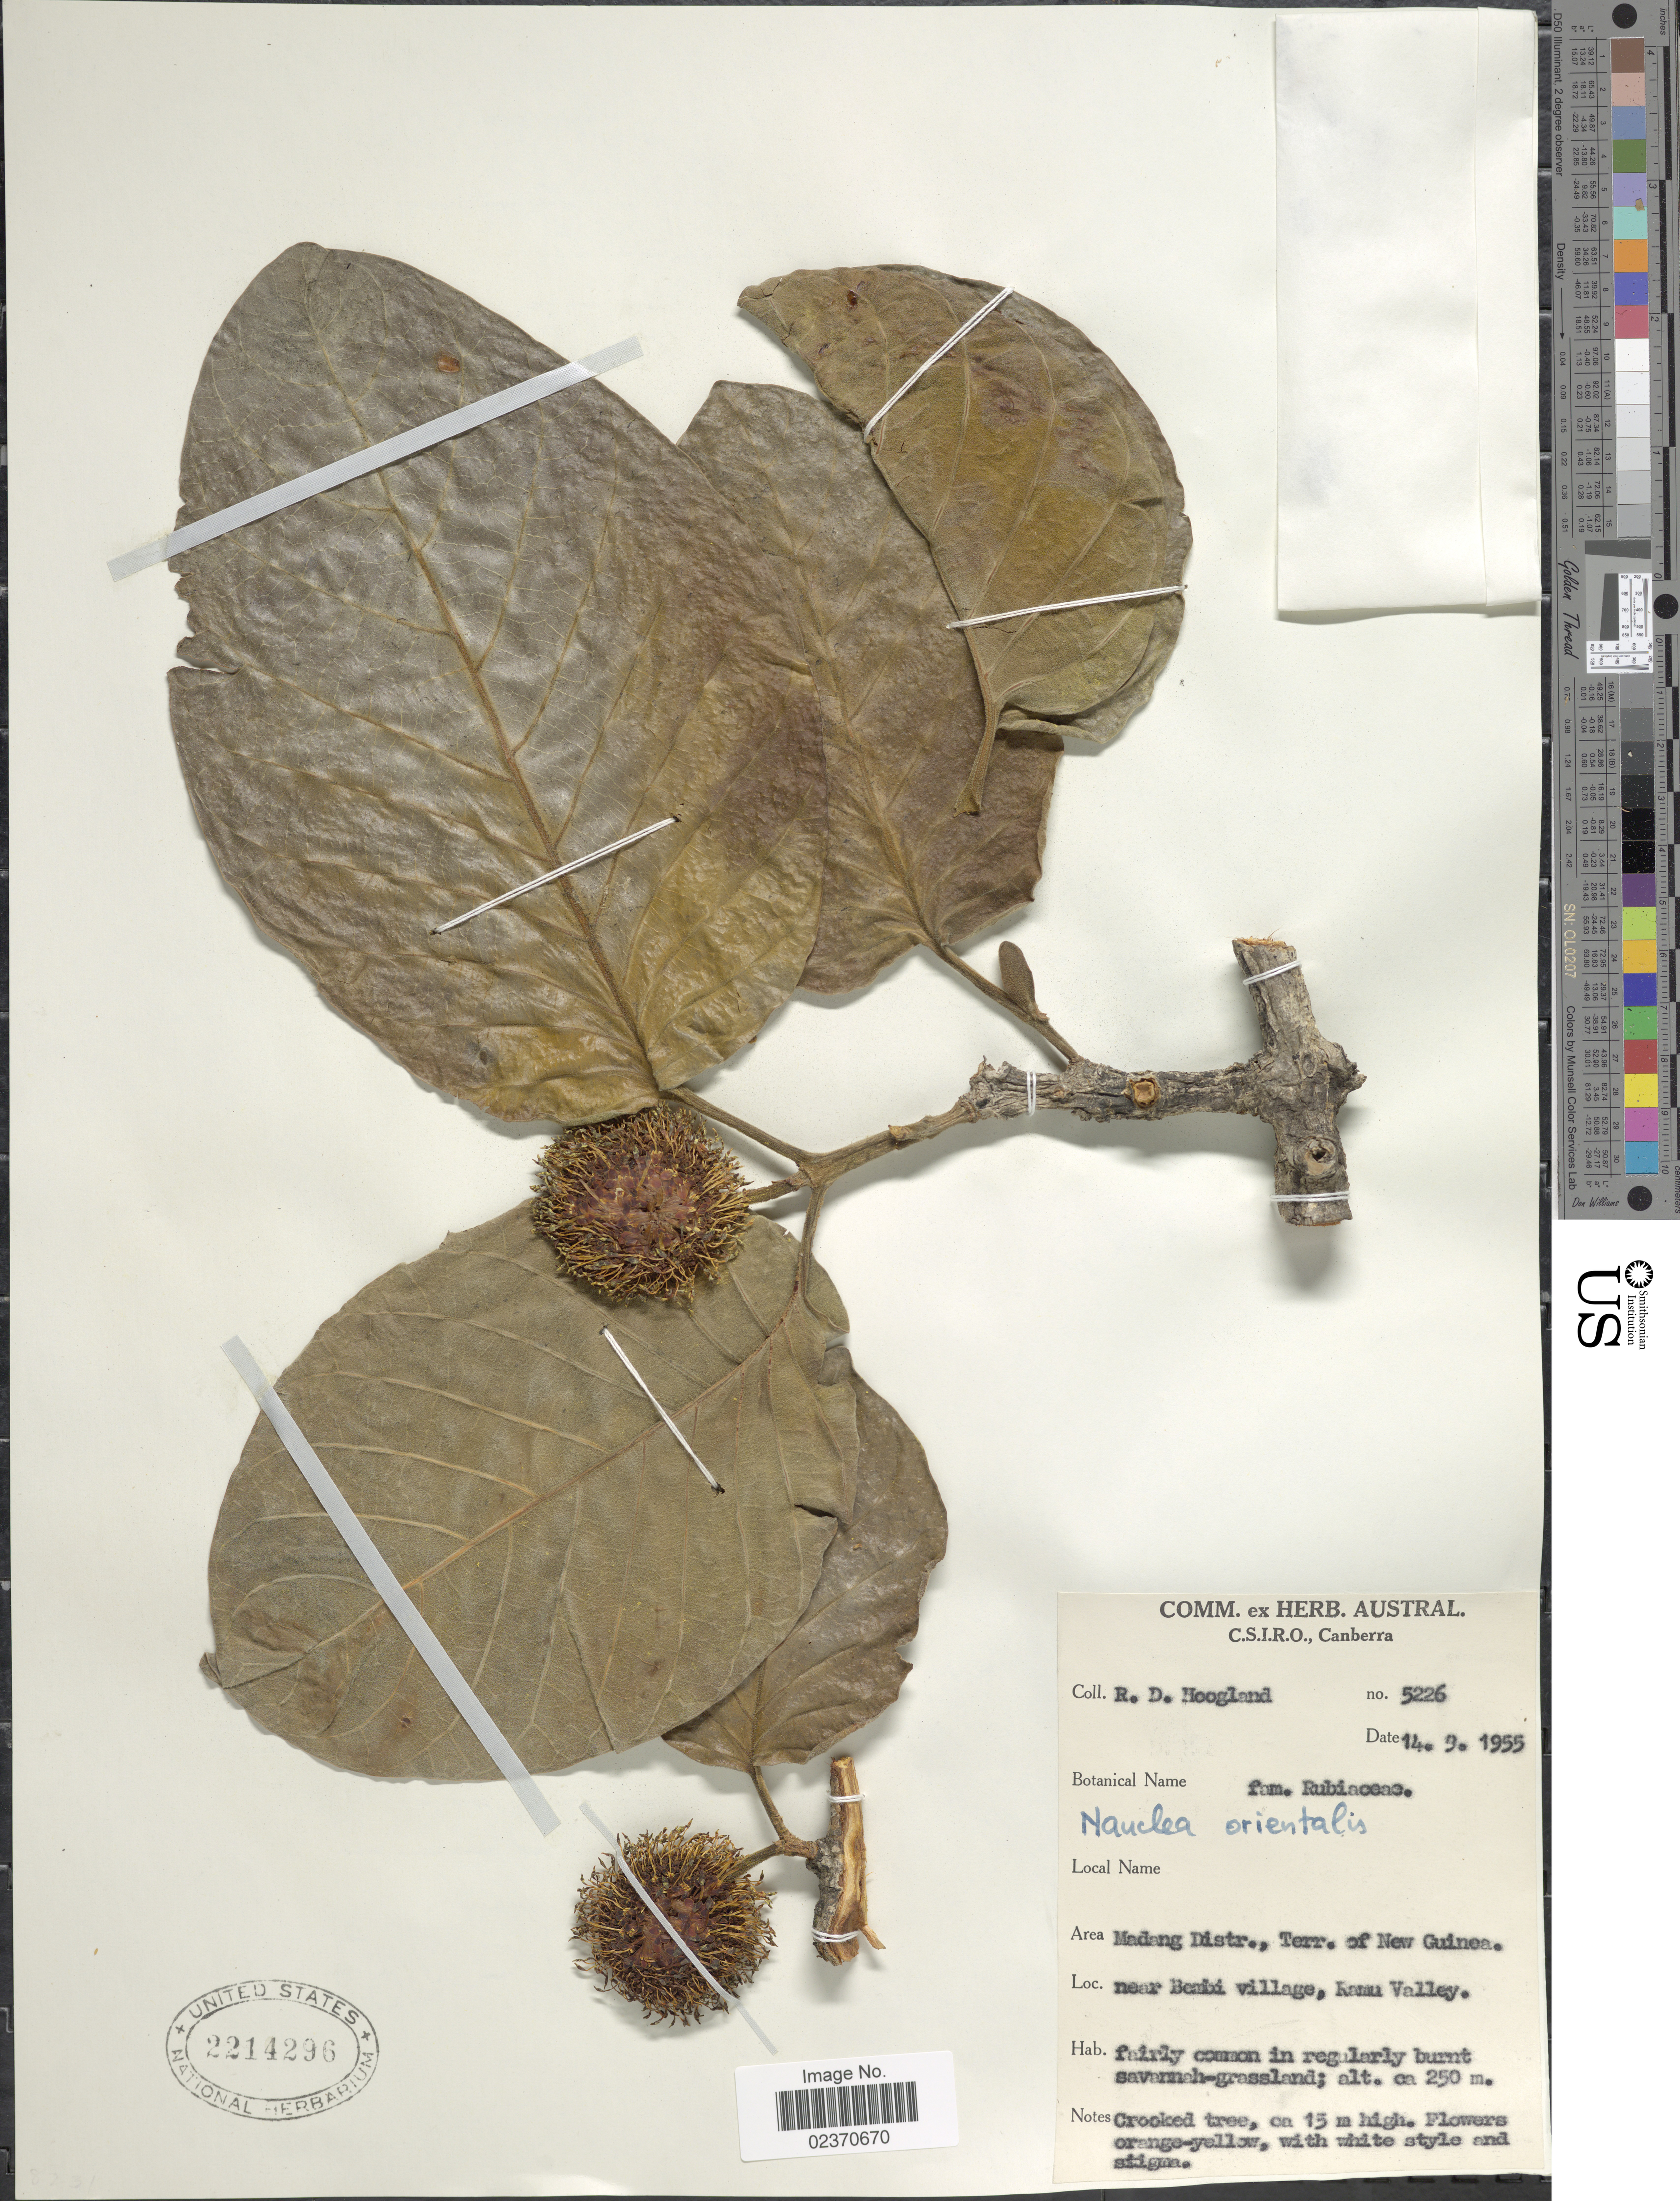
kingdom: Plantae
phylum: Tracheophyta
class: Magnoliopsida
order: Gentianales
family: Rubiaceae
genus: Nauclea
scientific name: Nauclea orientalis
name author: (L.) L.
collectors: R. D. Hoogland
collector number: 5226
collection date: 1955-03-14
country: Papua New Guinea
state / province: Madang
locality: Madang Distr., Terr. of New Guinea, near Bemui village, Kamu Valley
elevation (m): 250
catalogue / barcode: US 2214296